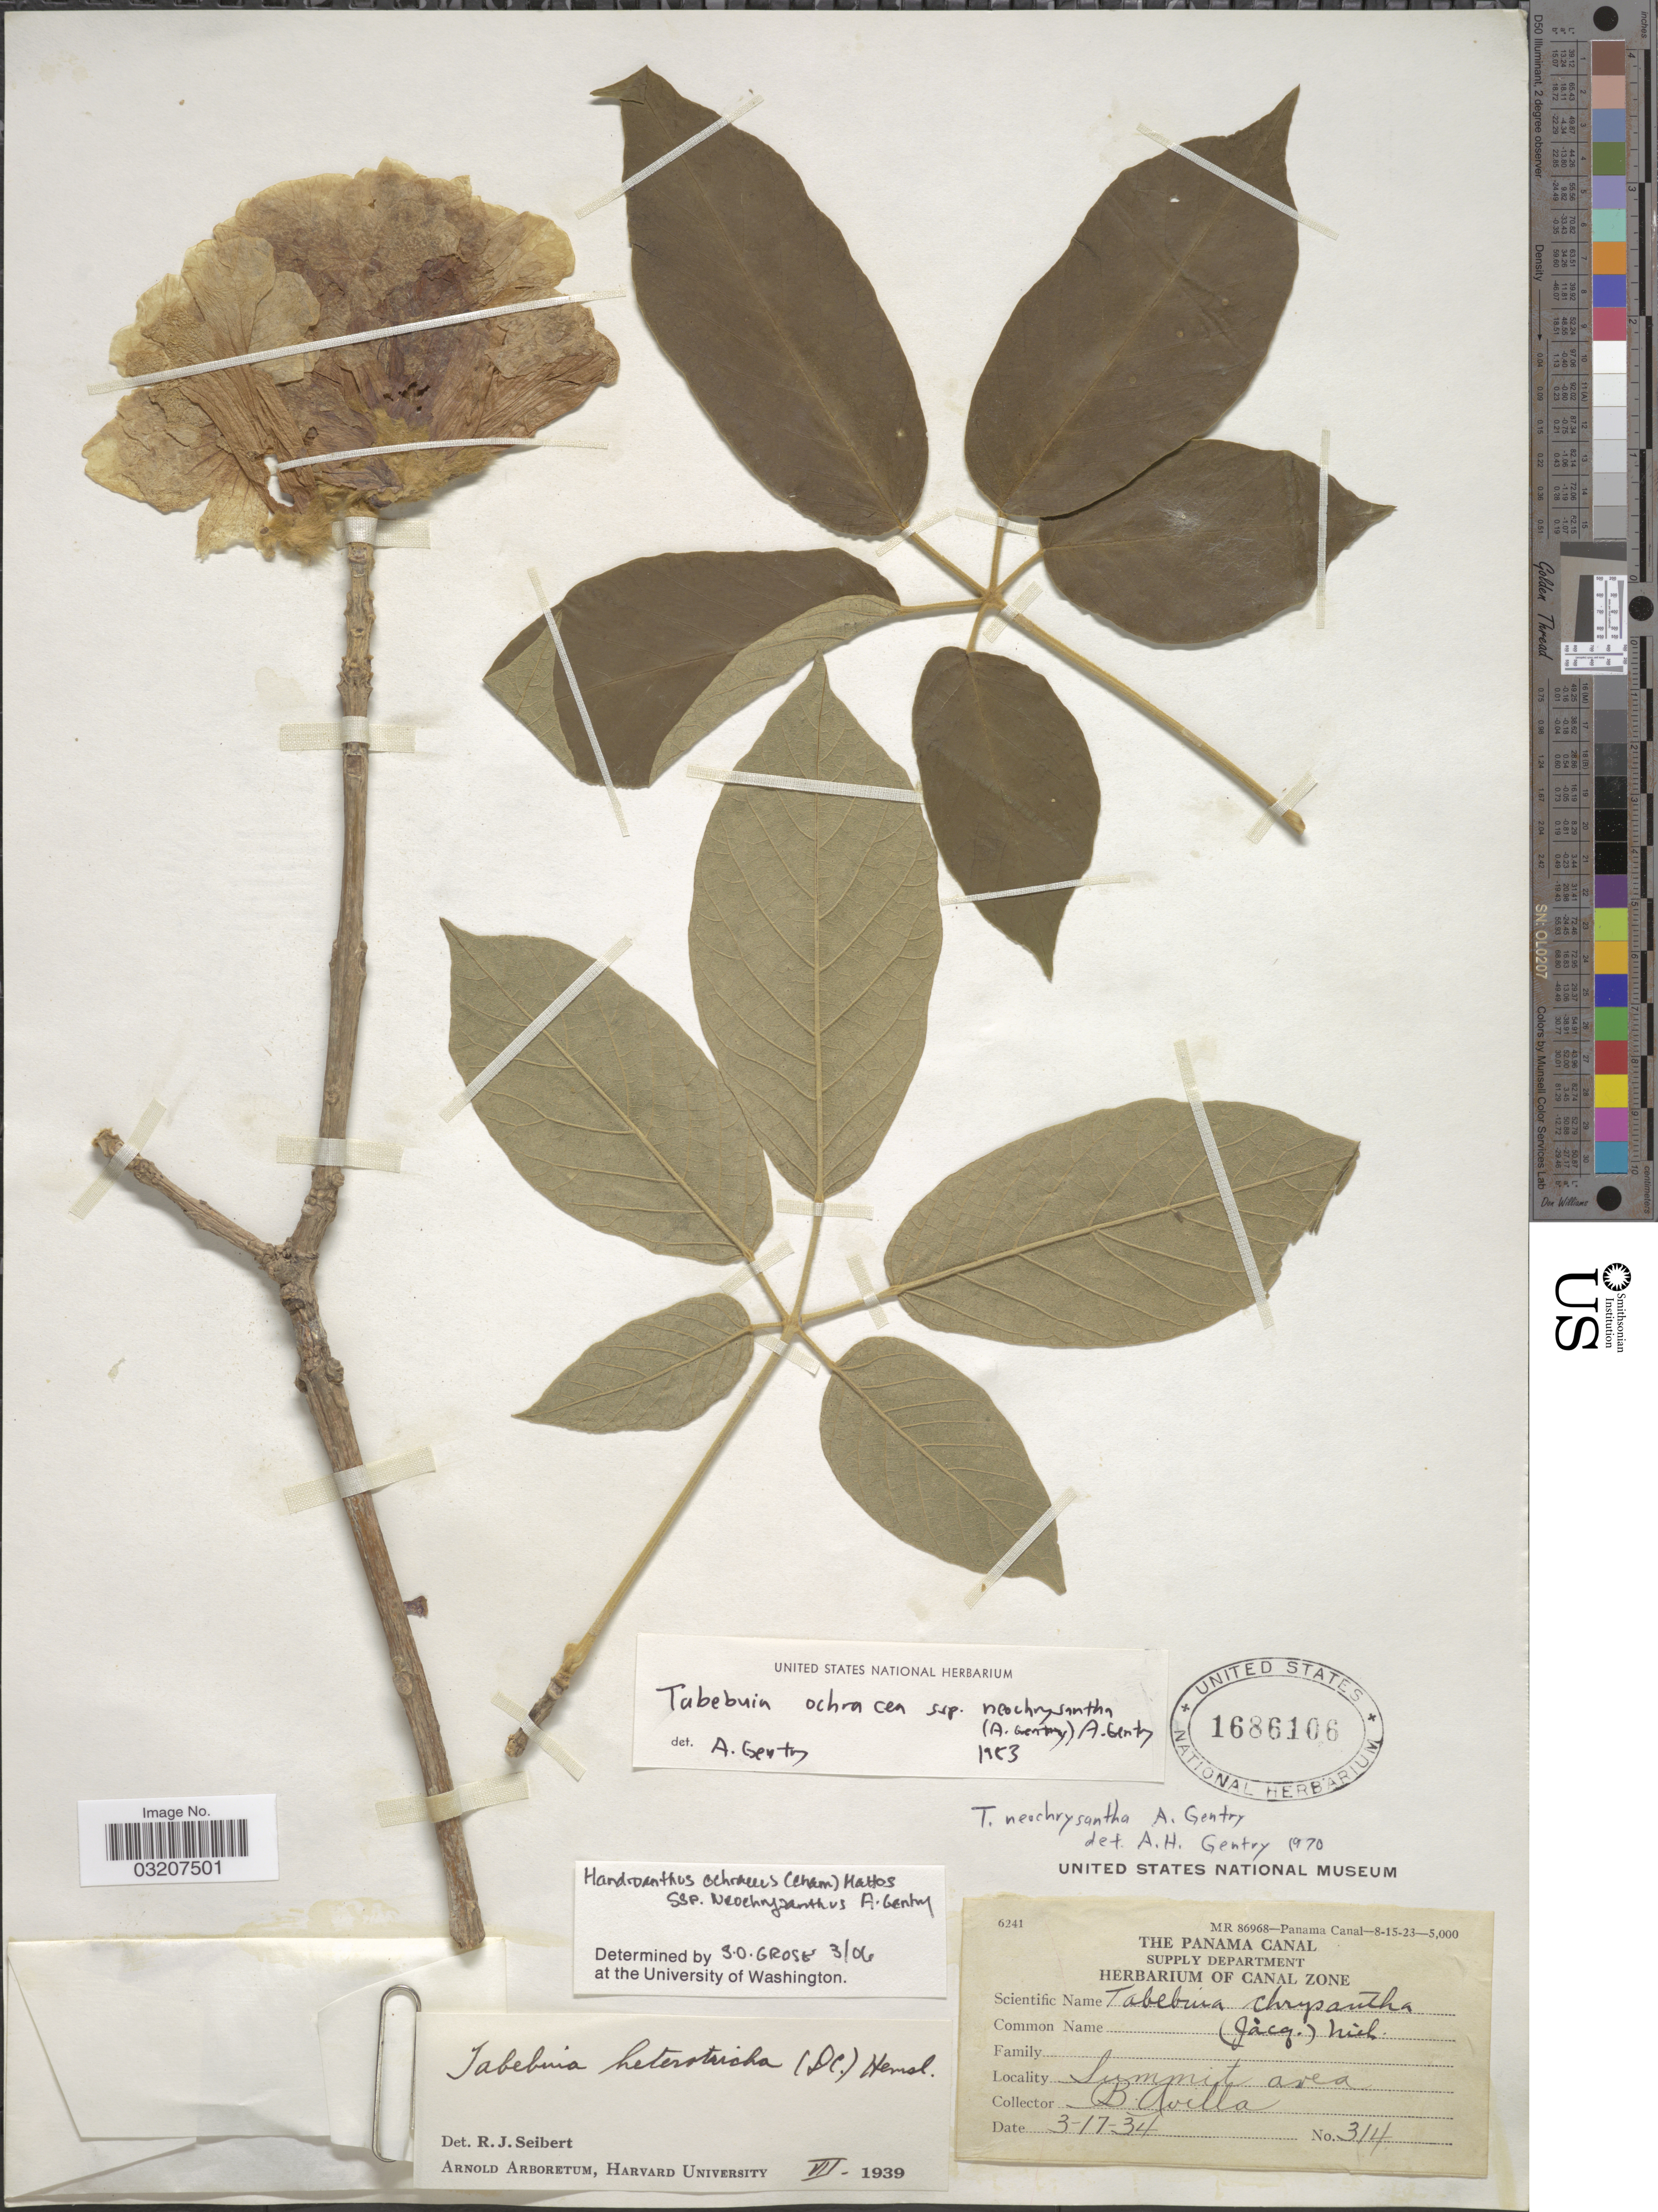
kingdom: Plantae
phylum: Tracheophyta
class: Magnoliopsida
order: Lamiales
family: Bignoniaceae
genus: Handroanthus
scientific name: Handroanthus ochraceus subsp. neochrysanthus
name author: (A.H. Gentry) S.O. Grose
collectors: B. Avilla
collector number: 314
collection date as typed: Transcribed d/m/y: 17/3/34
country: Panama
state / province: Colón / Panamá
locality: Summit area.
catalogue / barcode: US 1686106